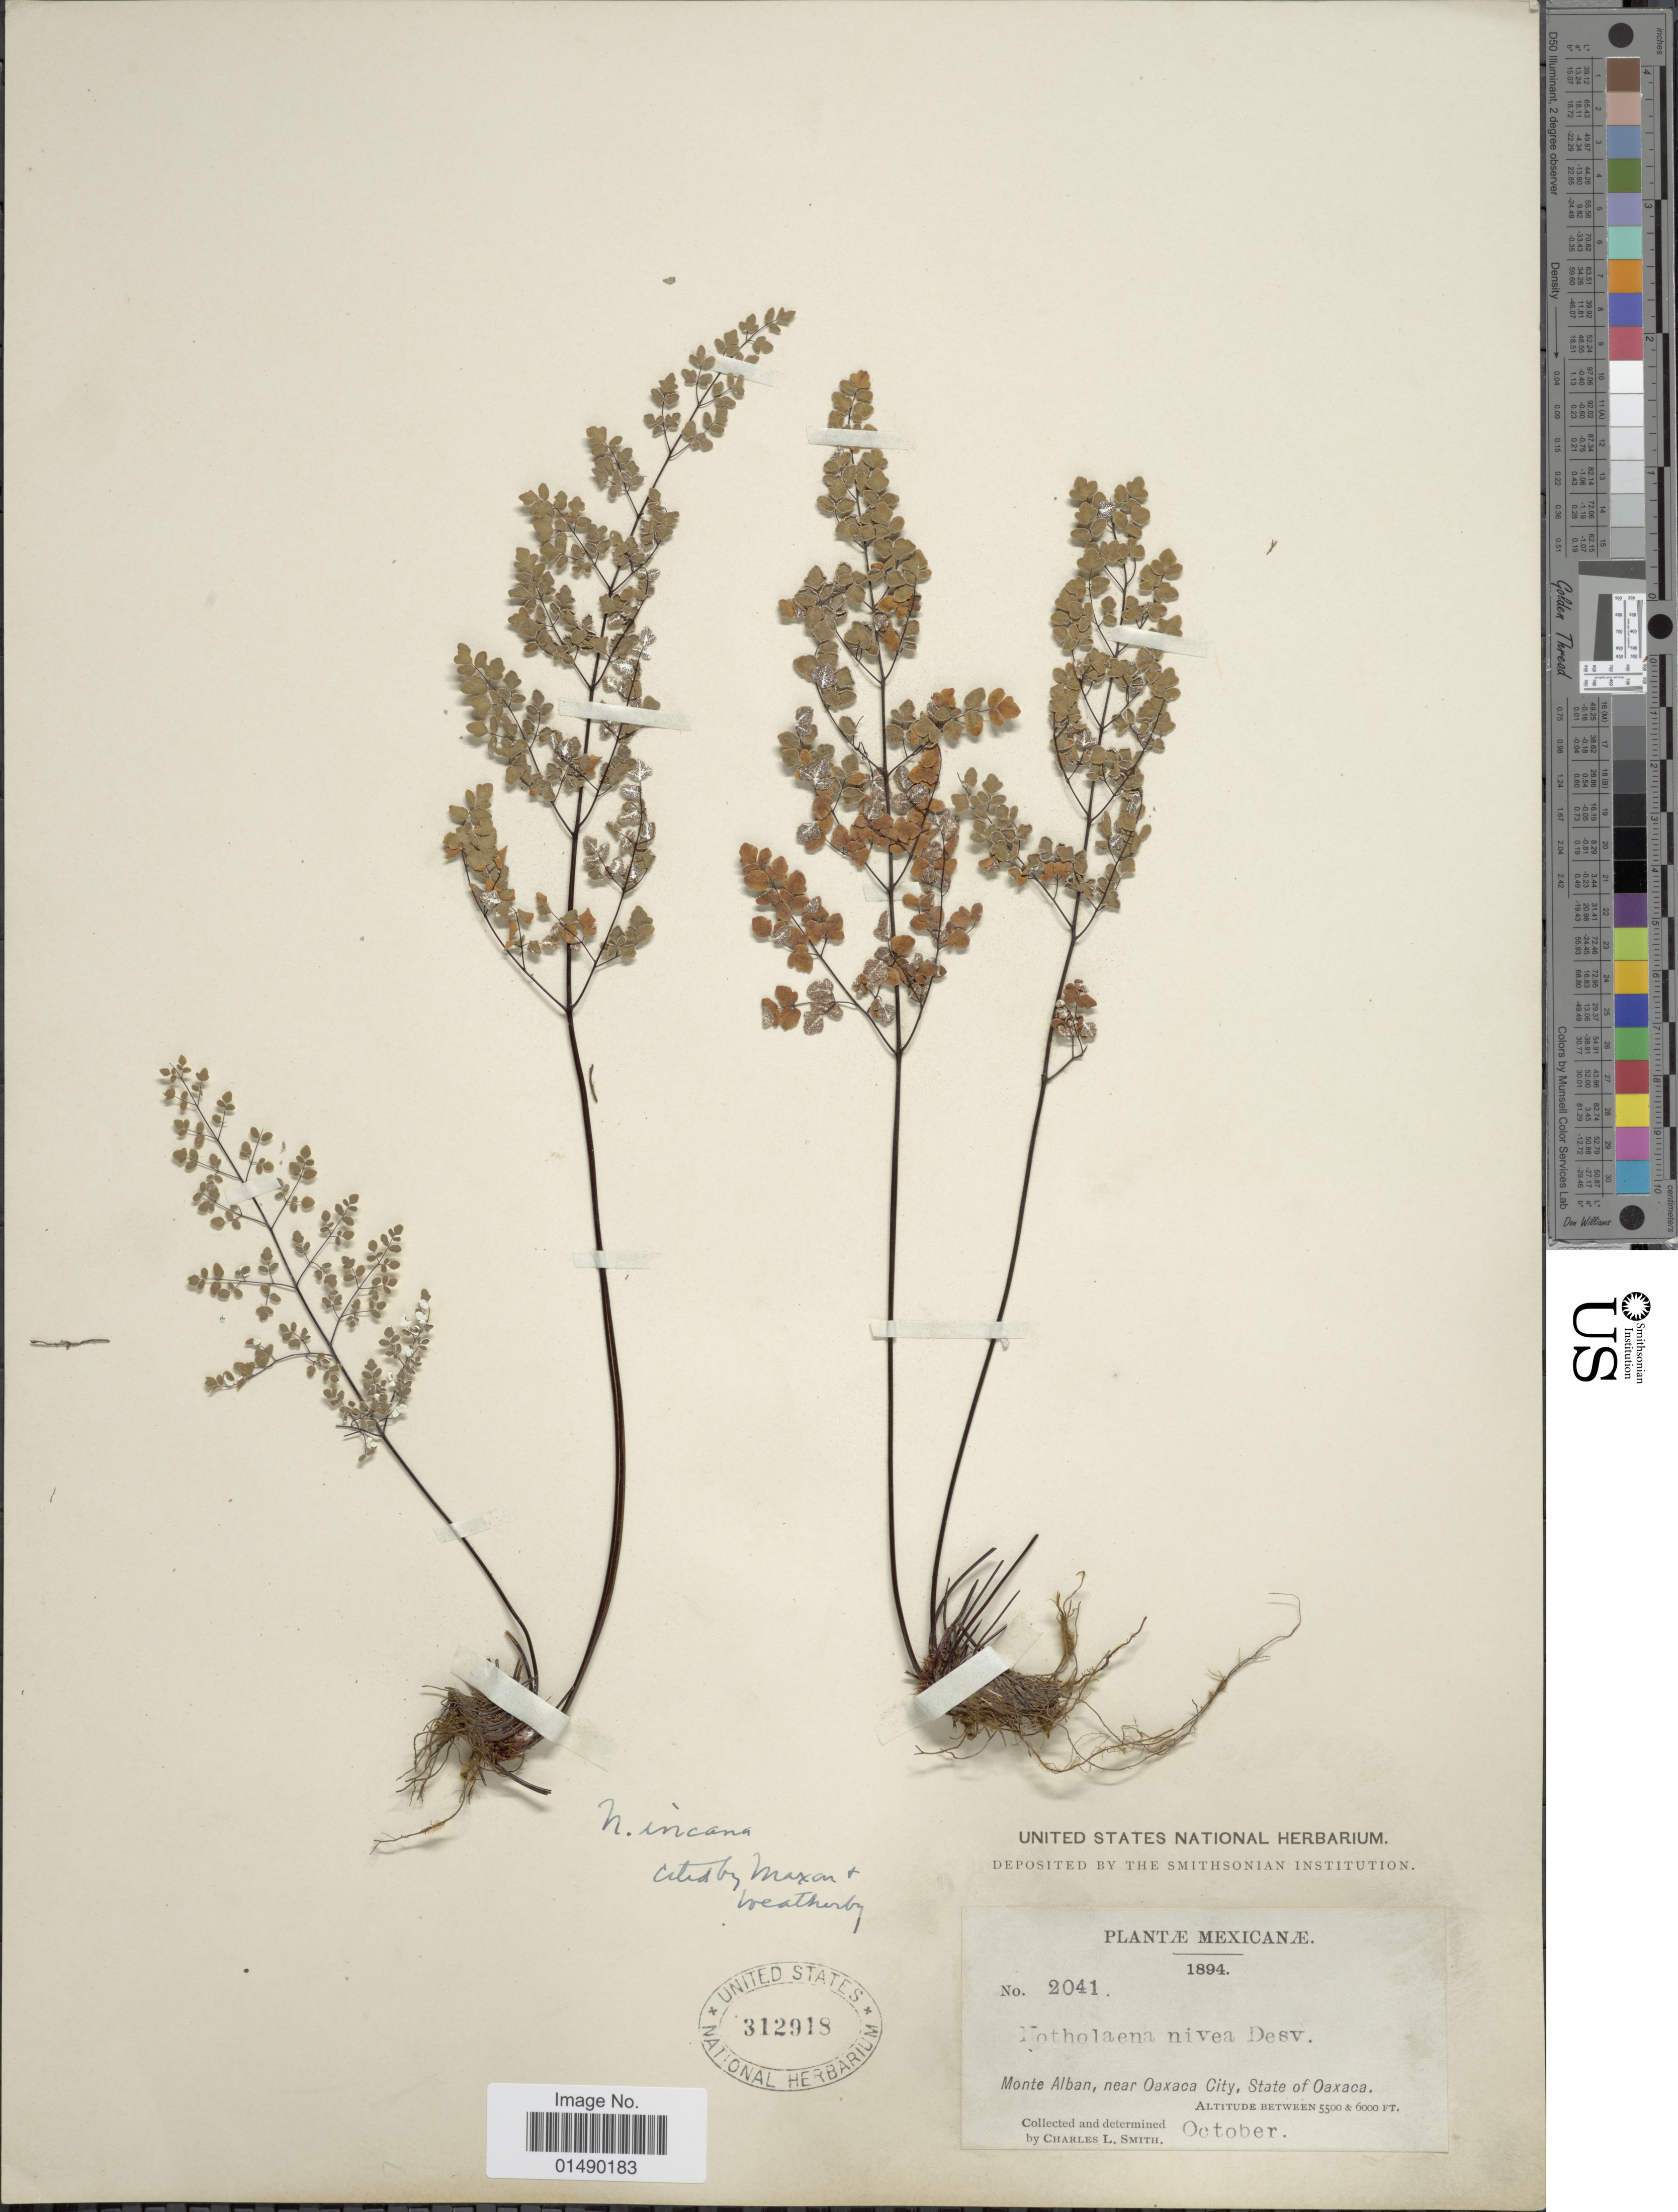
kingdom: Plantae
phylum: Tracheophyta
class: Polypodiopsida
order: Polypodiales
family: Pteridaceae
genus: Argyrochosma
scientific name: Argyrochosma incana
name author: (C. Presl) Windham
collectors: C. L. Smith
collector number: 2041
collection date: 1894-10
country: Mexico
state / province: Oaxaca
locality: Mexicanae, Monte Alban, near Oaxaca City.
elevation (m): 1676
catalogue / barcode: US 312918